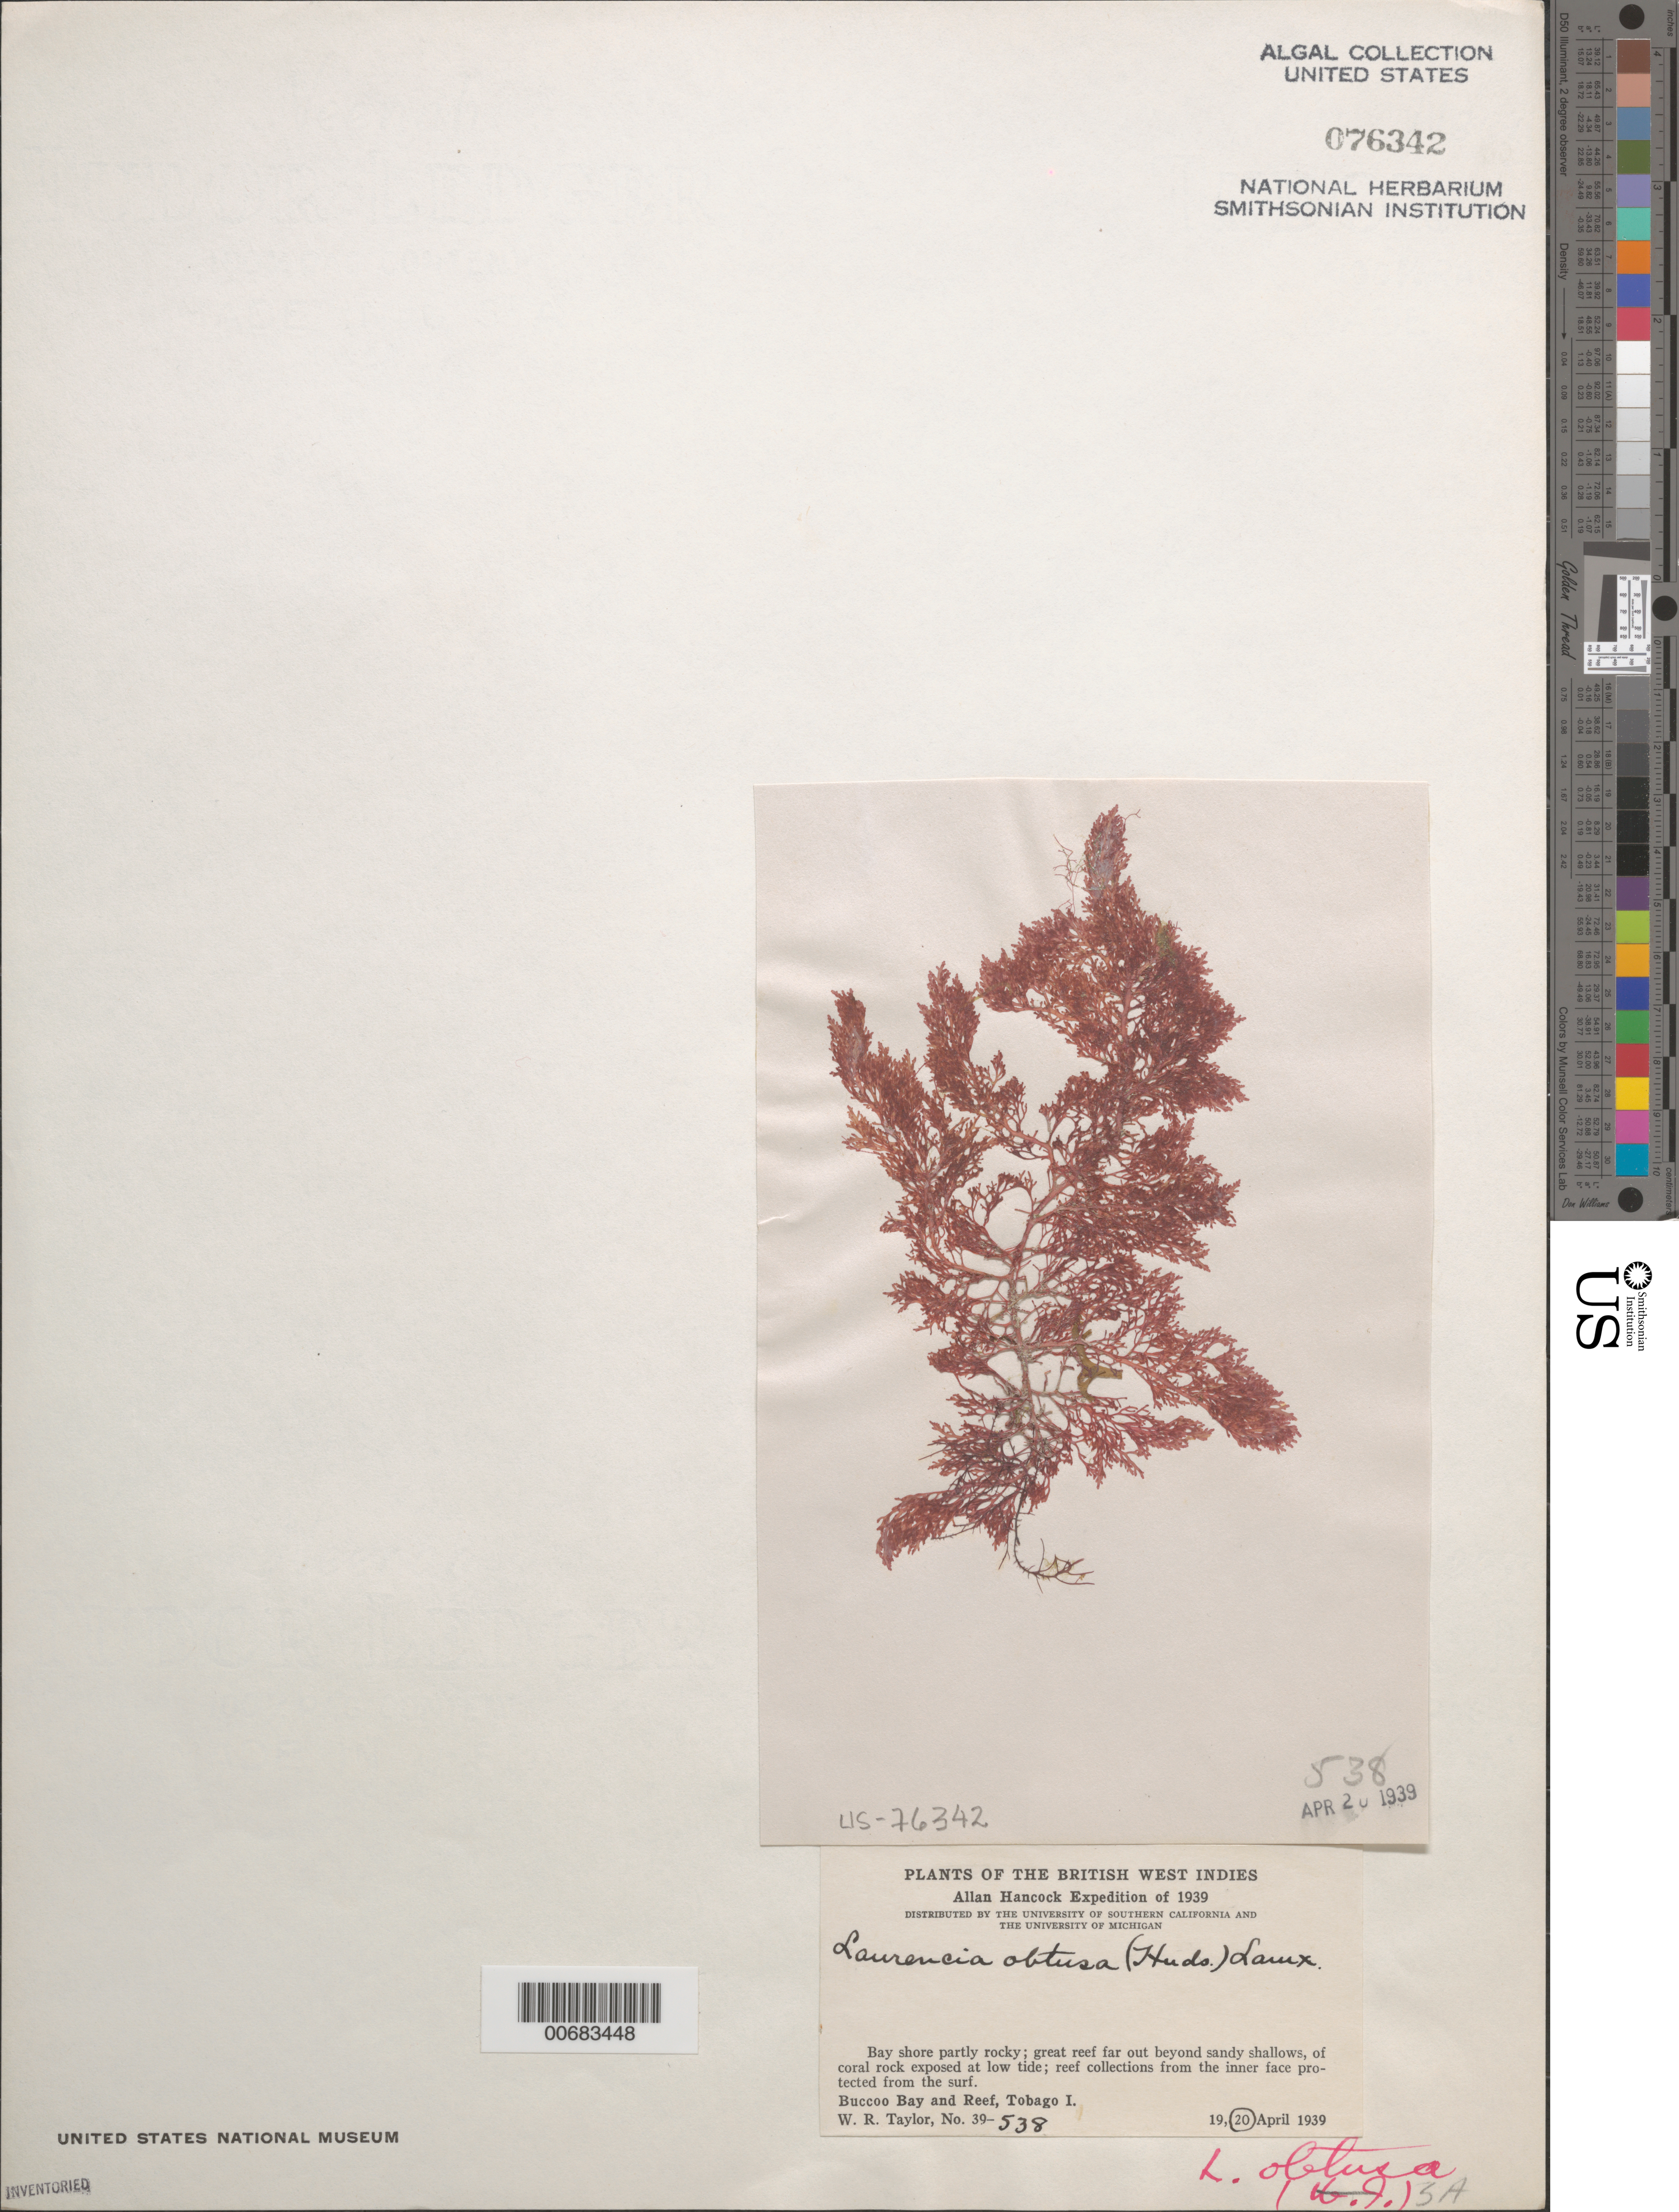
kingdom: Plantae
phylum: Rhodophyta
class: Florideophyceae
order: Ceramiales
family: Rhodomelaceae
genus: Laurencia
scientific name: Laurencia obtusa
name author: (Huds.) J.V.Lamouroux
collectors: W. R. Taylor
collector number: WRT 39-538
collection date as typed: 20 April 1939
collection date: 1939-04-20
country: Trinidad and Tobago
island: Tobago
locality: Bucco Bay (Buccoo Bay) and Bucco Reef (Buccoo Reef)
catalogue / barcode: US 76342